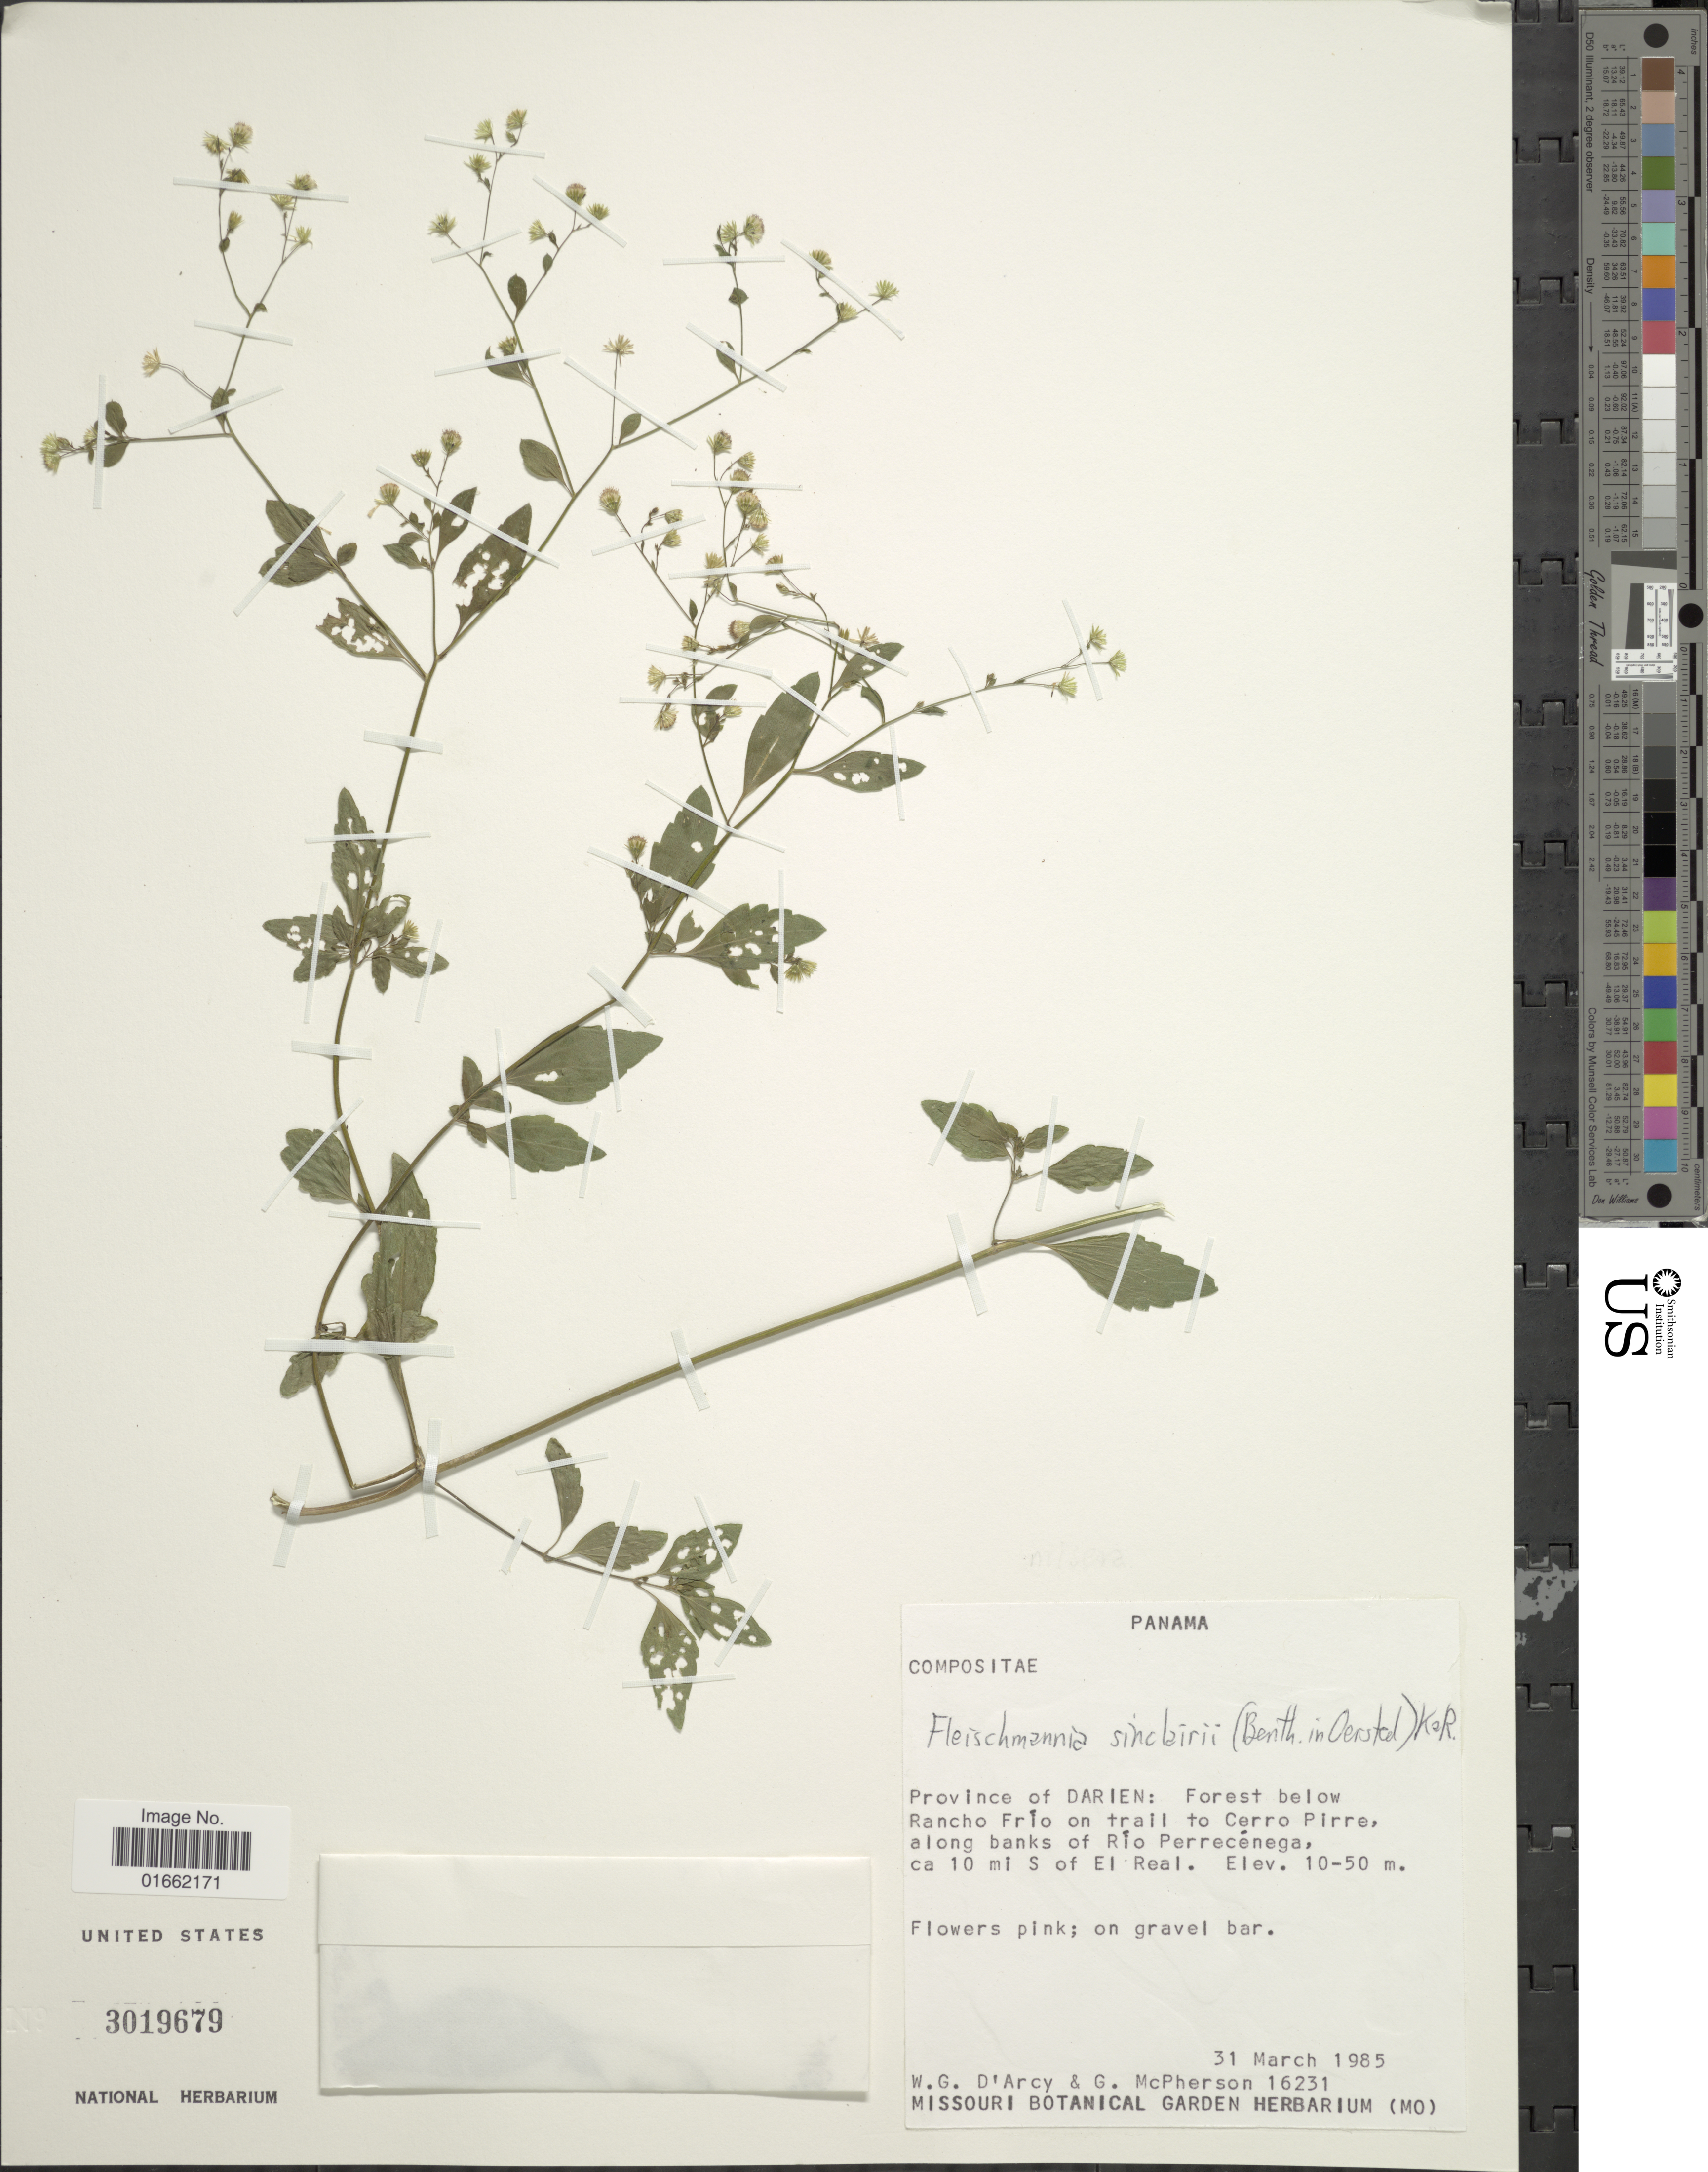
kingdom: Plantae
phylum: Tracheophyta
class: Magnoliopsida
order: Asterales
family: Asteraceae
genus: Fleischmannia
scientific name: Fleischmannia sinclairii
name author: (Benth. ex Oerst.) R.M. King & H. Rob.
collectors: W. G. D'Arcy & G. D. McPherson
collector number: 16231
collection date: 1985-03-31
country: Panama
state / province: Darién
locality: Province of Darien: Forest below Rancho Frio on trail to Cerro Pirre, along banks of Rio Perrecénega, ca 10 mi S of El Real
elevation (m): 10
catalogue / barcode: US 3019679